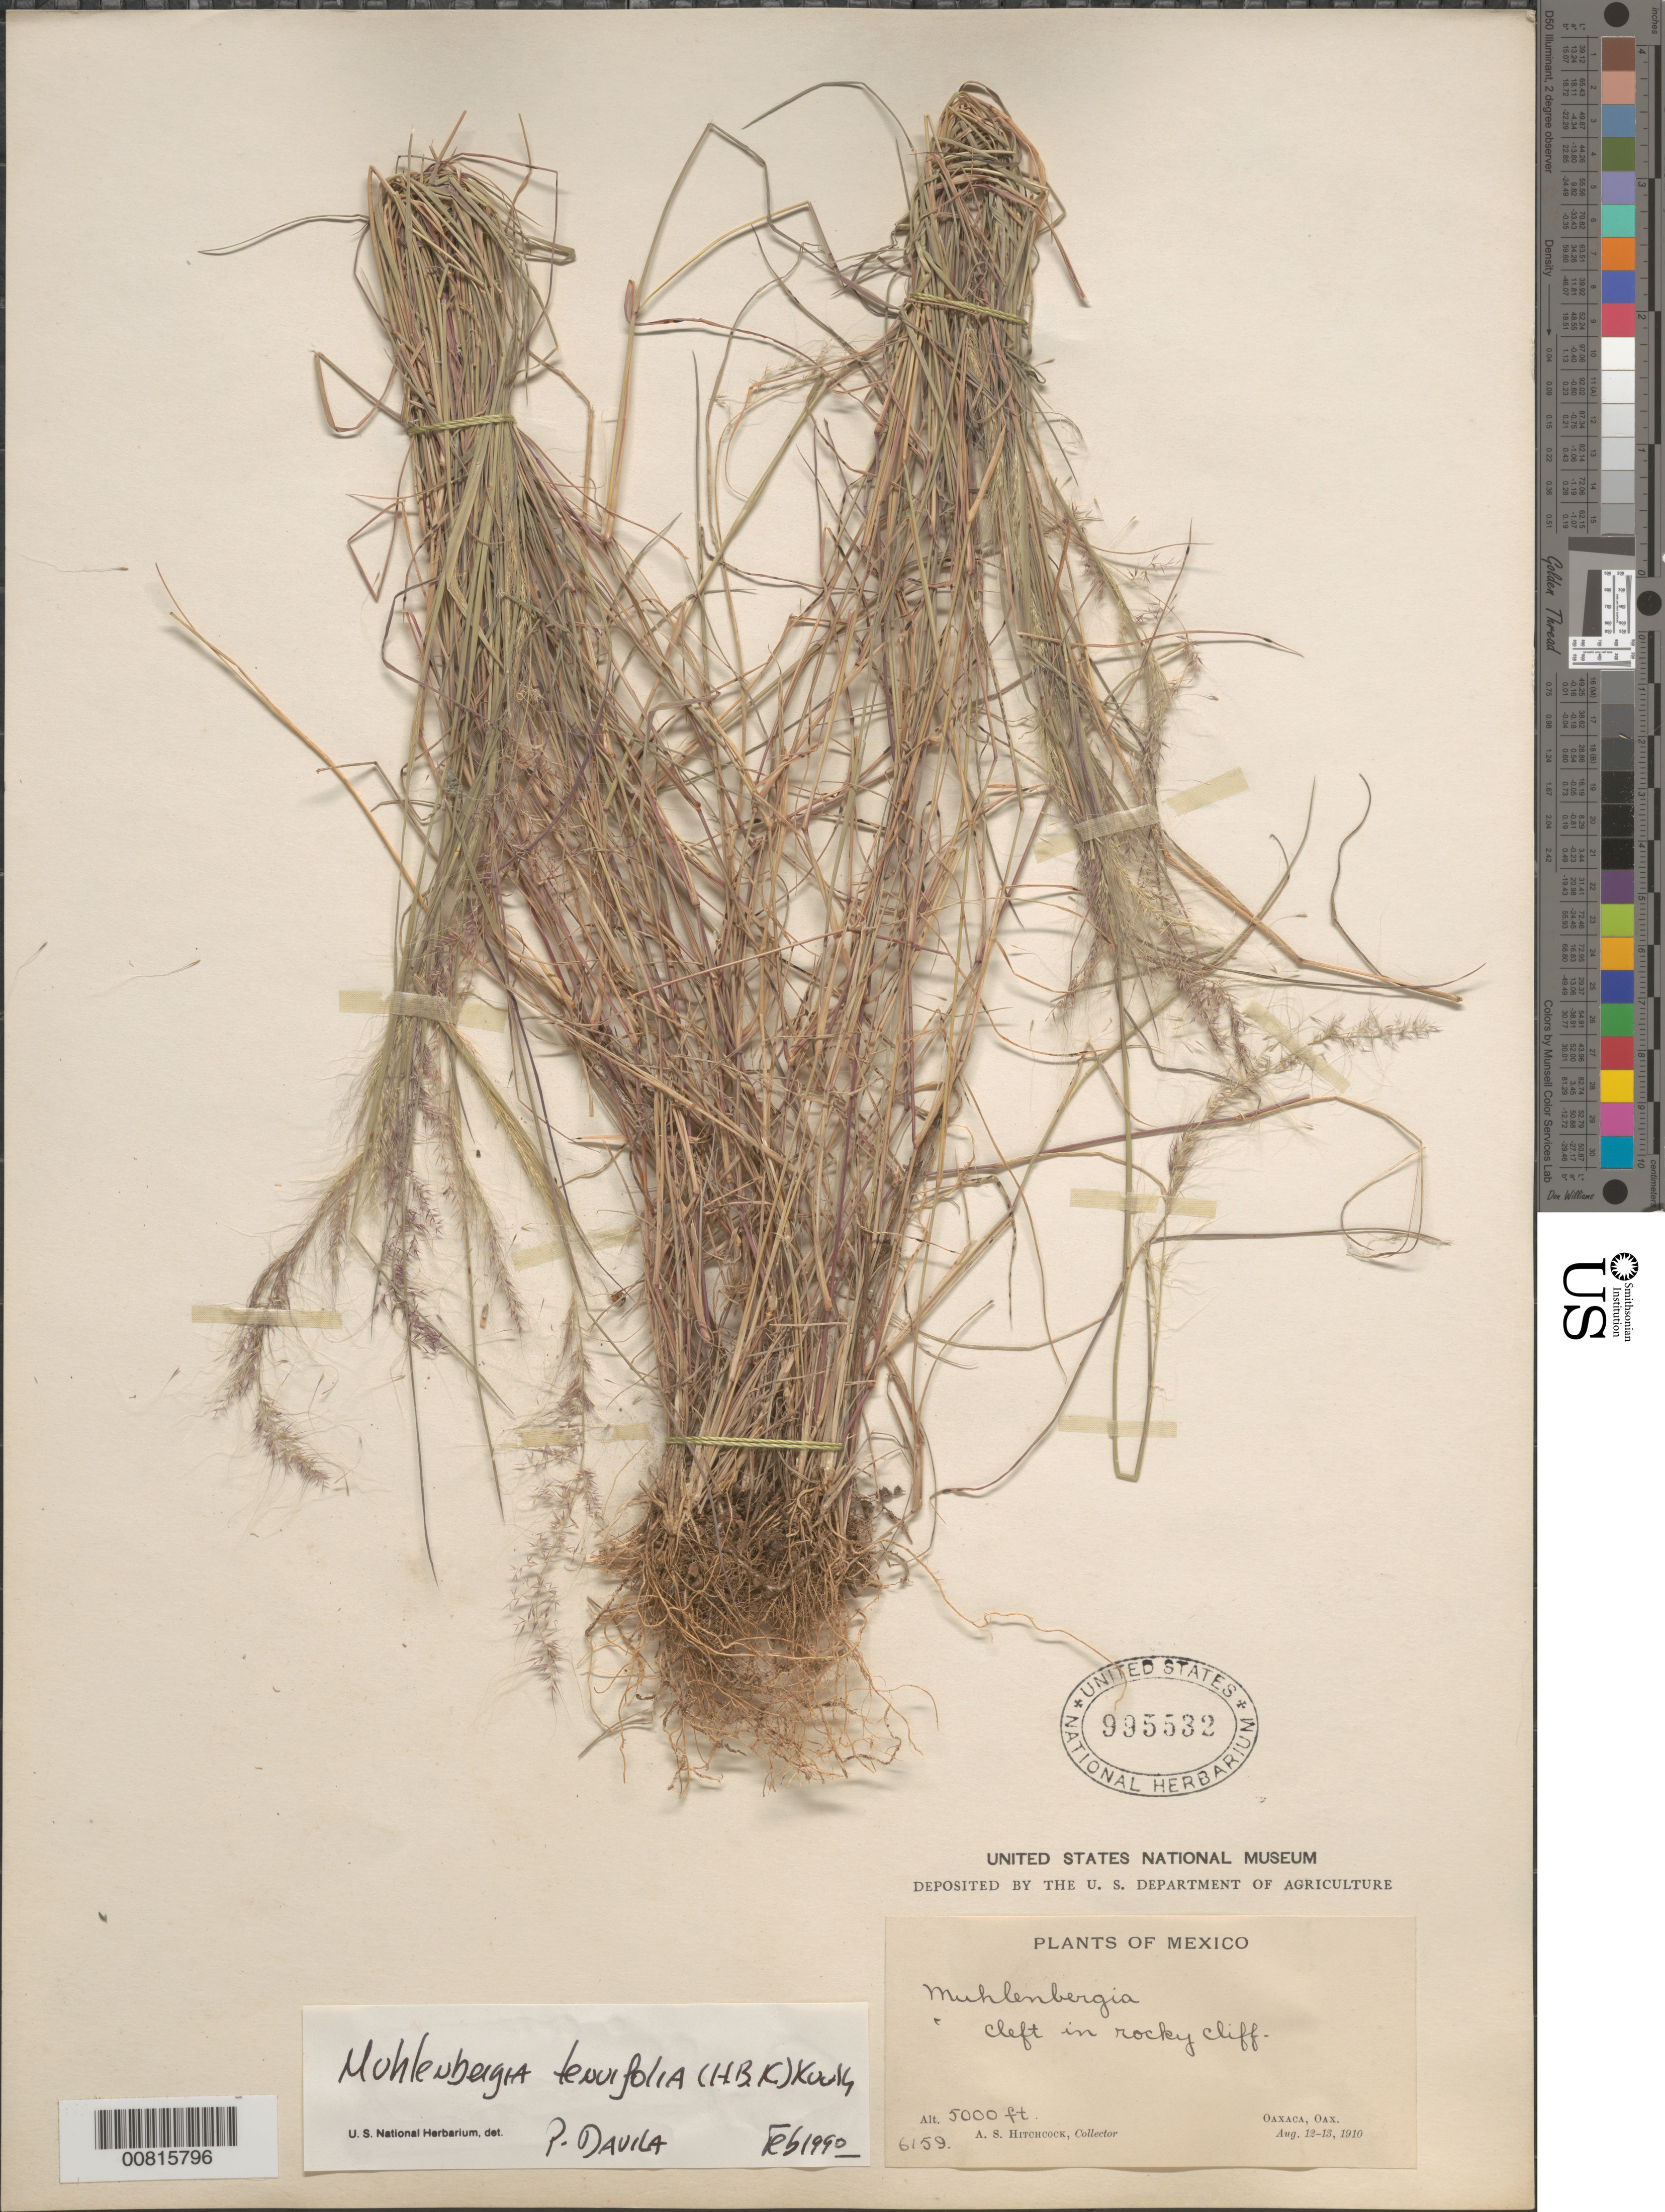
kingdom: Plantae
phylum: Tracheophyta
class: Liliopsida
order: Poales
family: Poaceae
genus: Muhlenbergia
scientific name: Muhlenbergia tenuifolia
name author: (Kunth) Kunth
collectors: A. S. Hitchcock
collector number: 6159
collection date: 1910-08-12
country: Mexico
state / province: Oaxaca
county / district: Oaxaca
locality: Oaxaca, mpio. Oaxaca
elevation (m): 1524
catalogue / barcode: US 995532